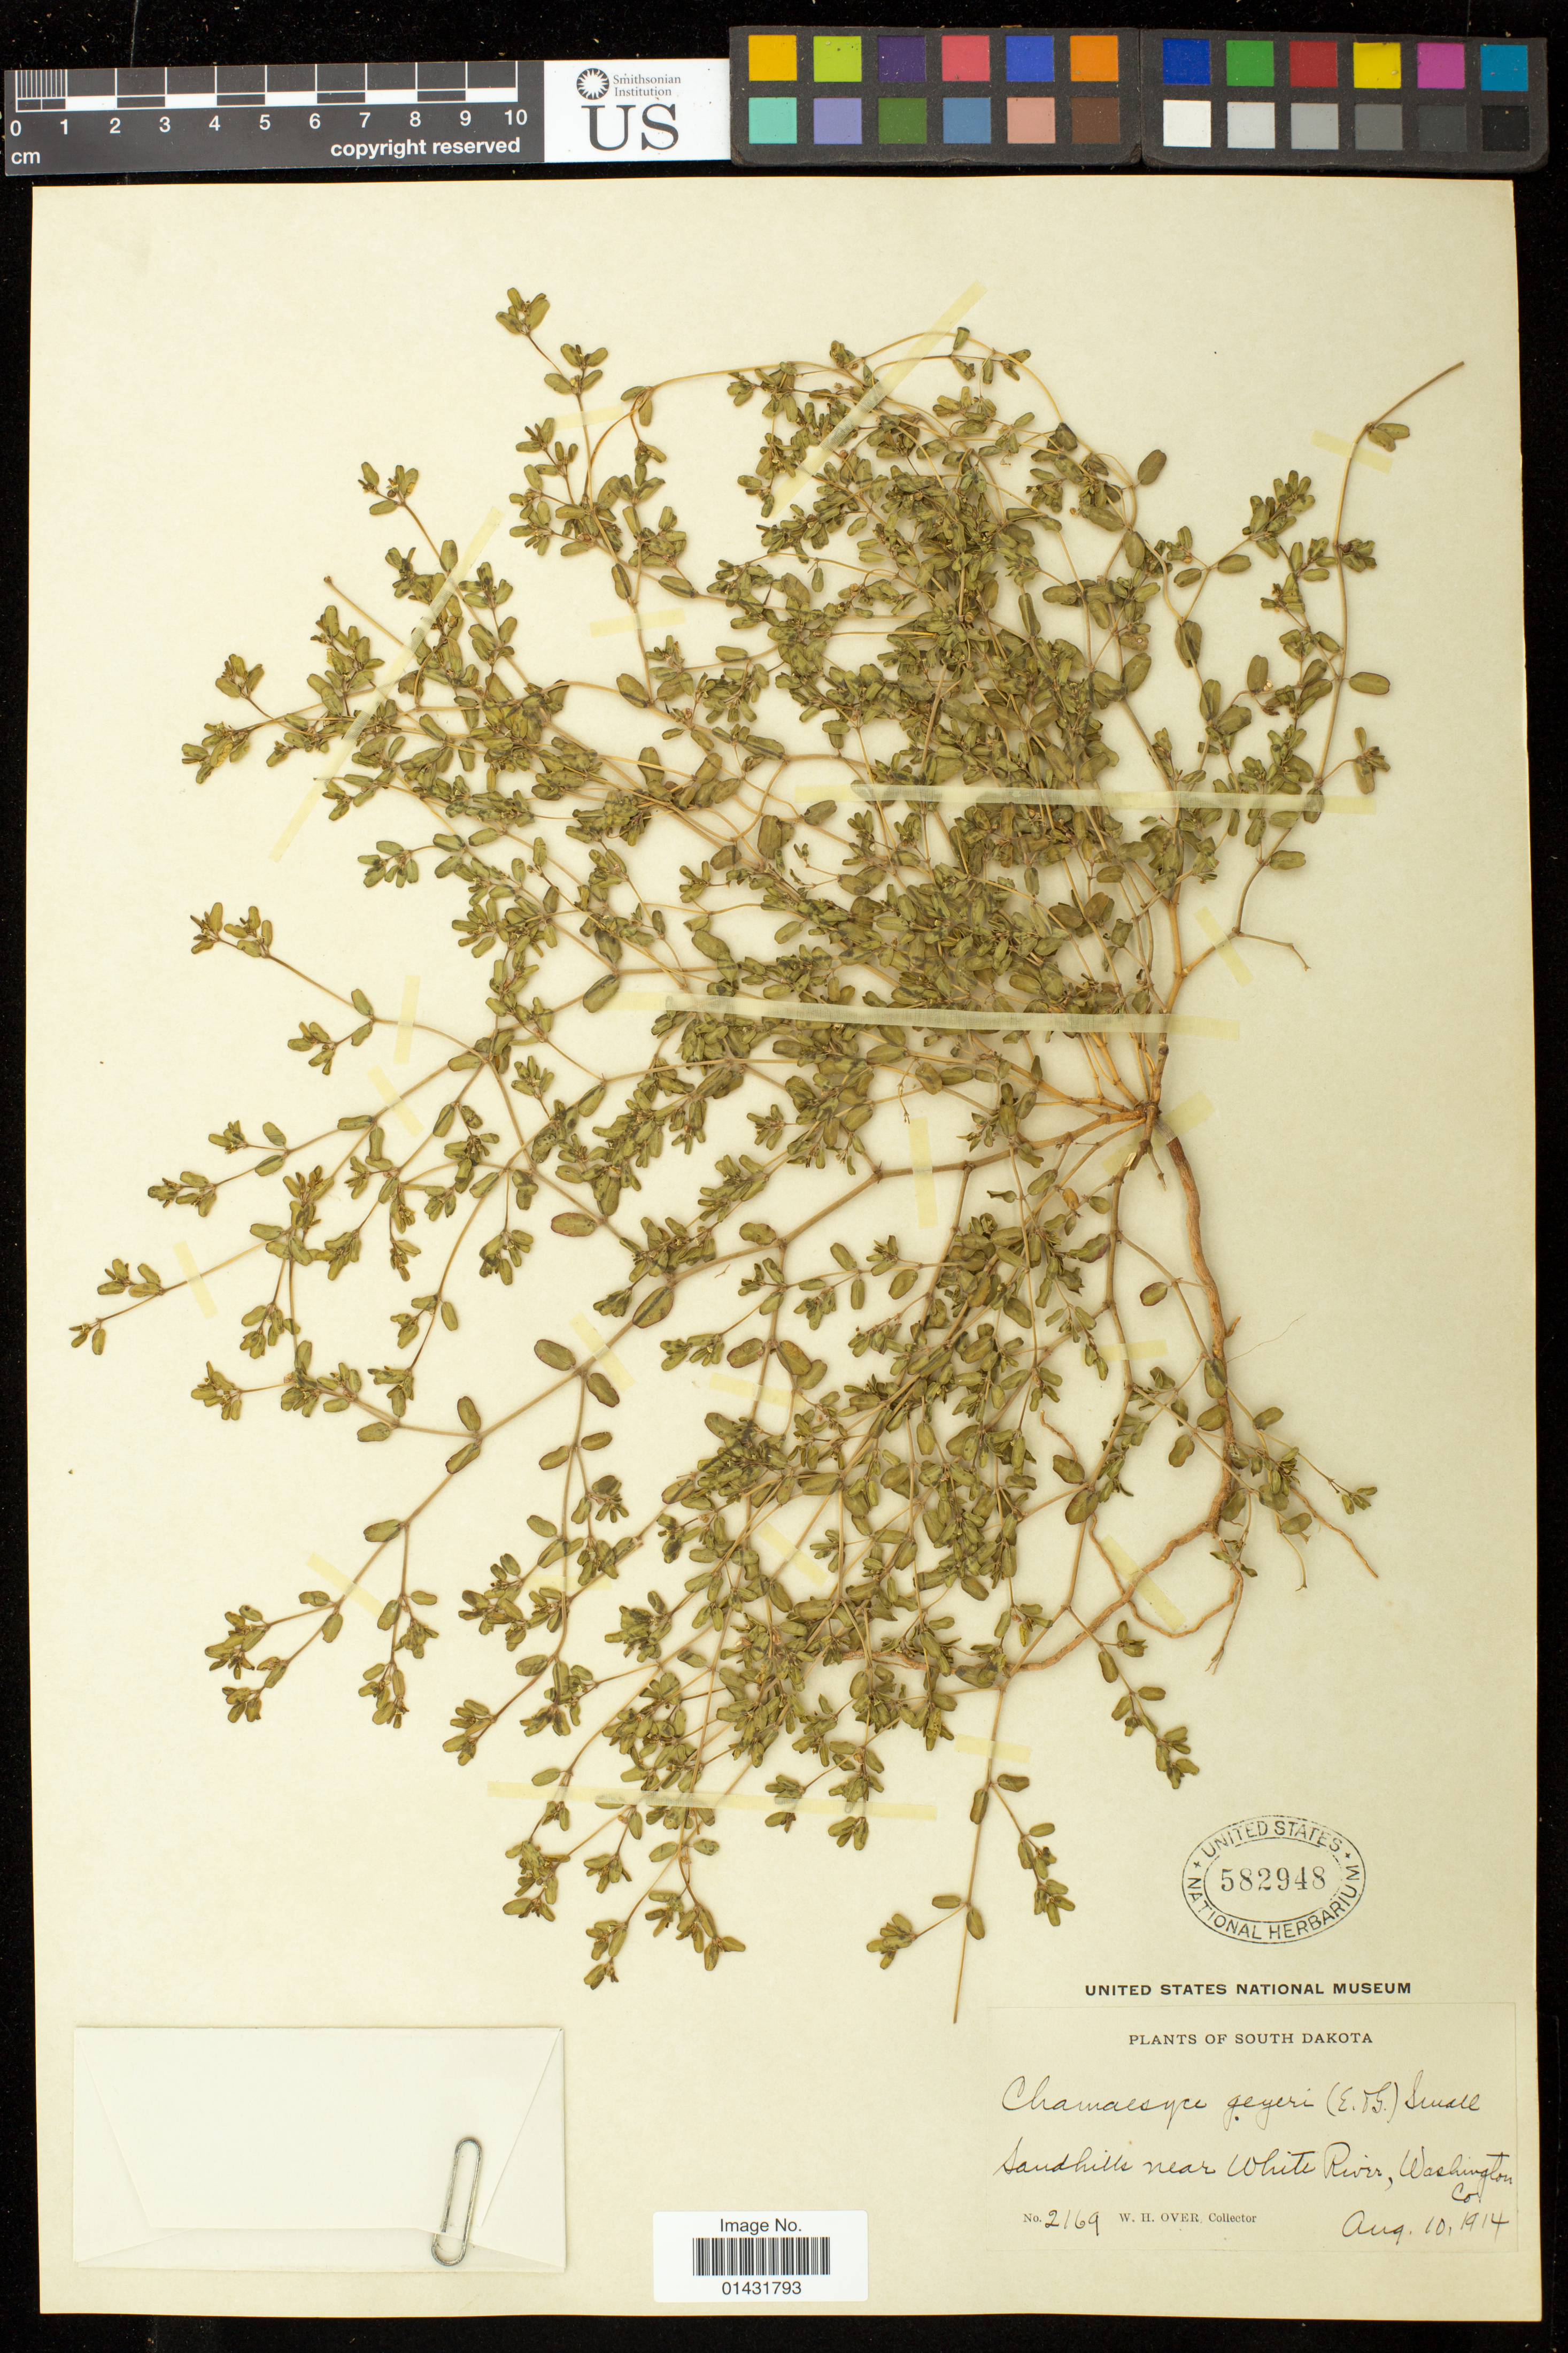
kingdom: Plantae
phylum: Tracheophyta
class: Magnoliopsida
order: Malpighiales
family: Euphorbiaceae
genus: Euphorbia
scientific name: Euphorbia geyeri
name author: Engelm.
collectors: W. Over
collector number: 2169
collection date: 1914-08-10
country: United States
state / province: South Dakota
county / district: Washington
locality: Sandhills near White River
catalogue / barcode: US 582948